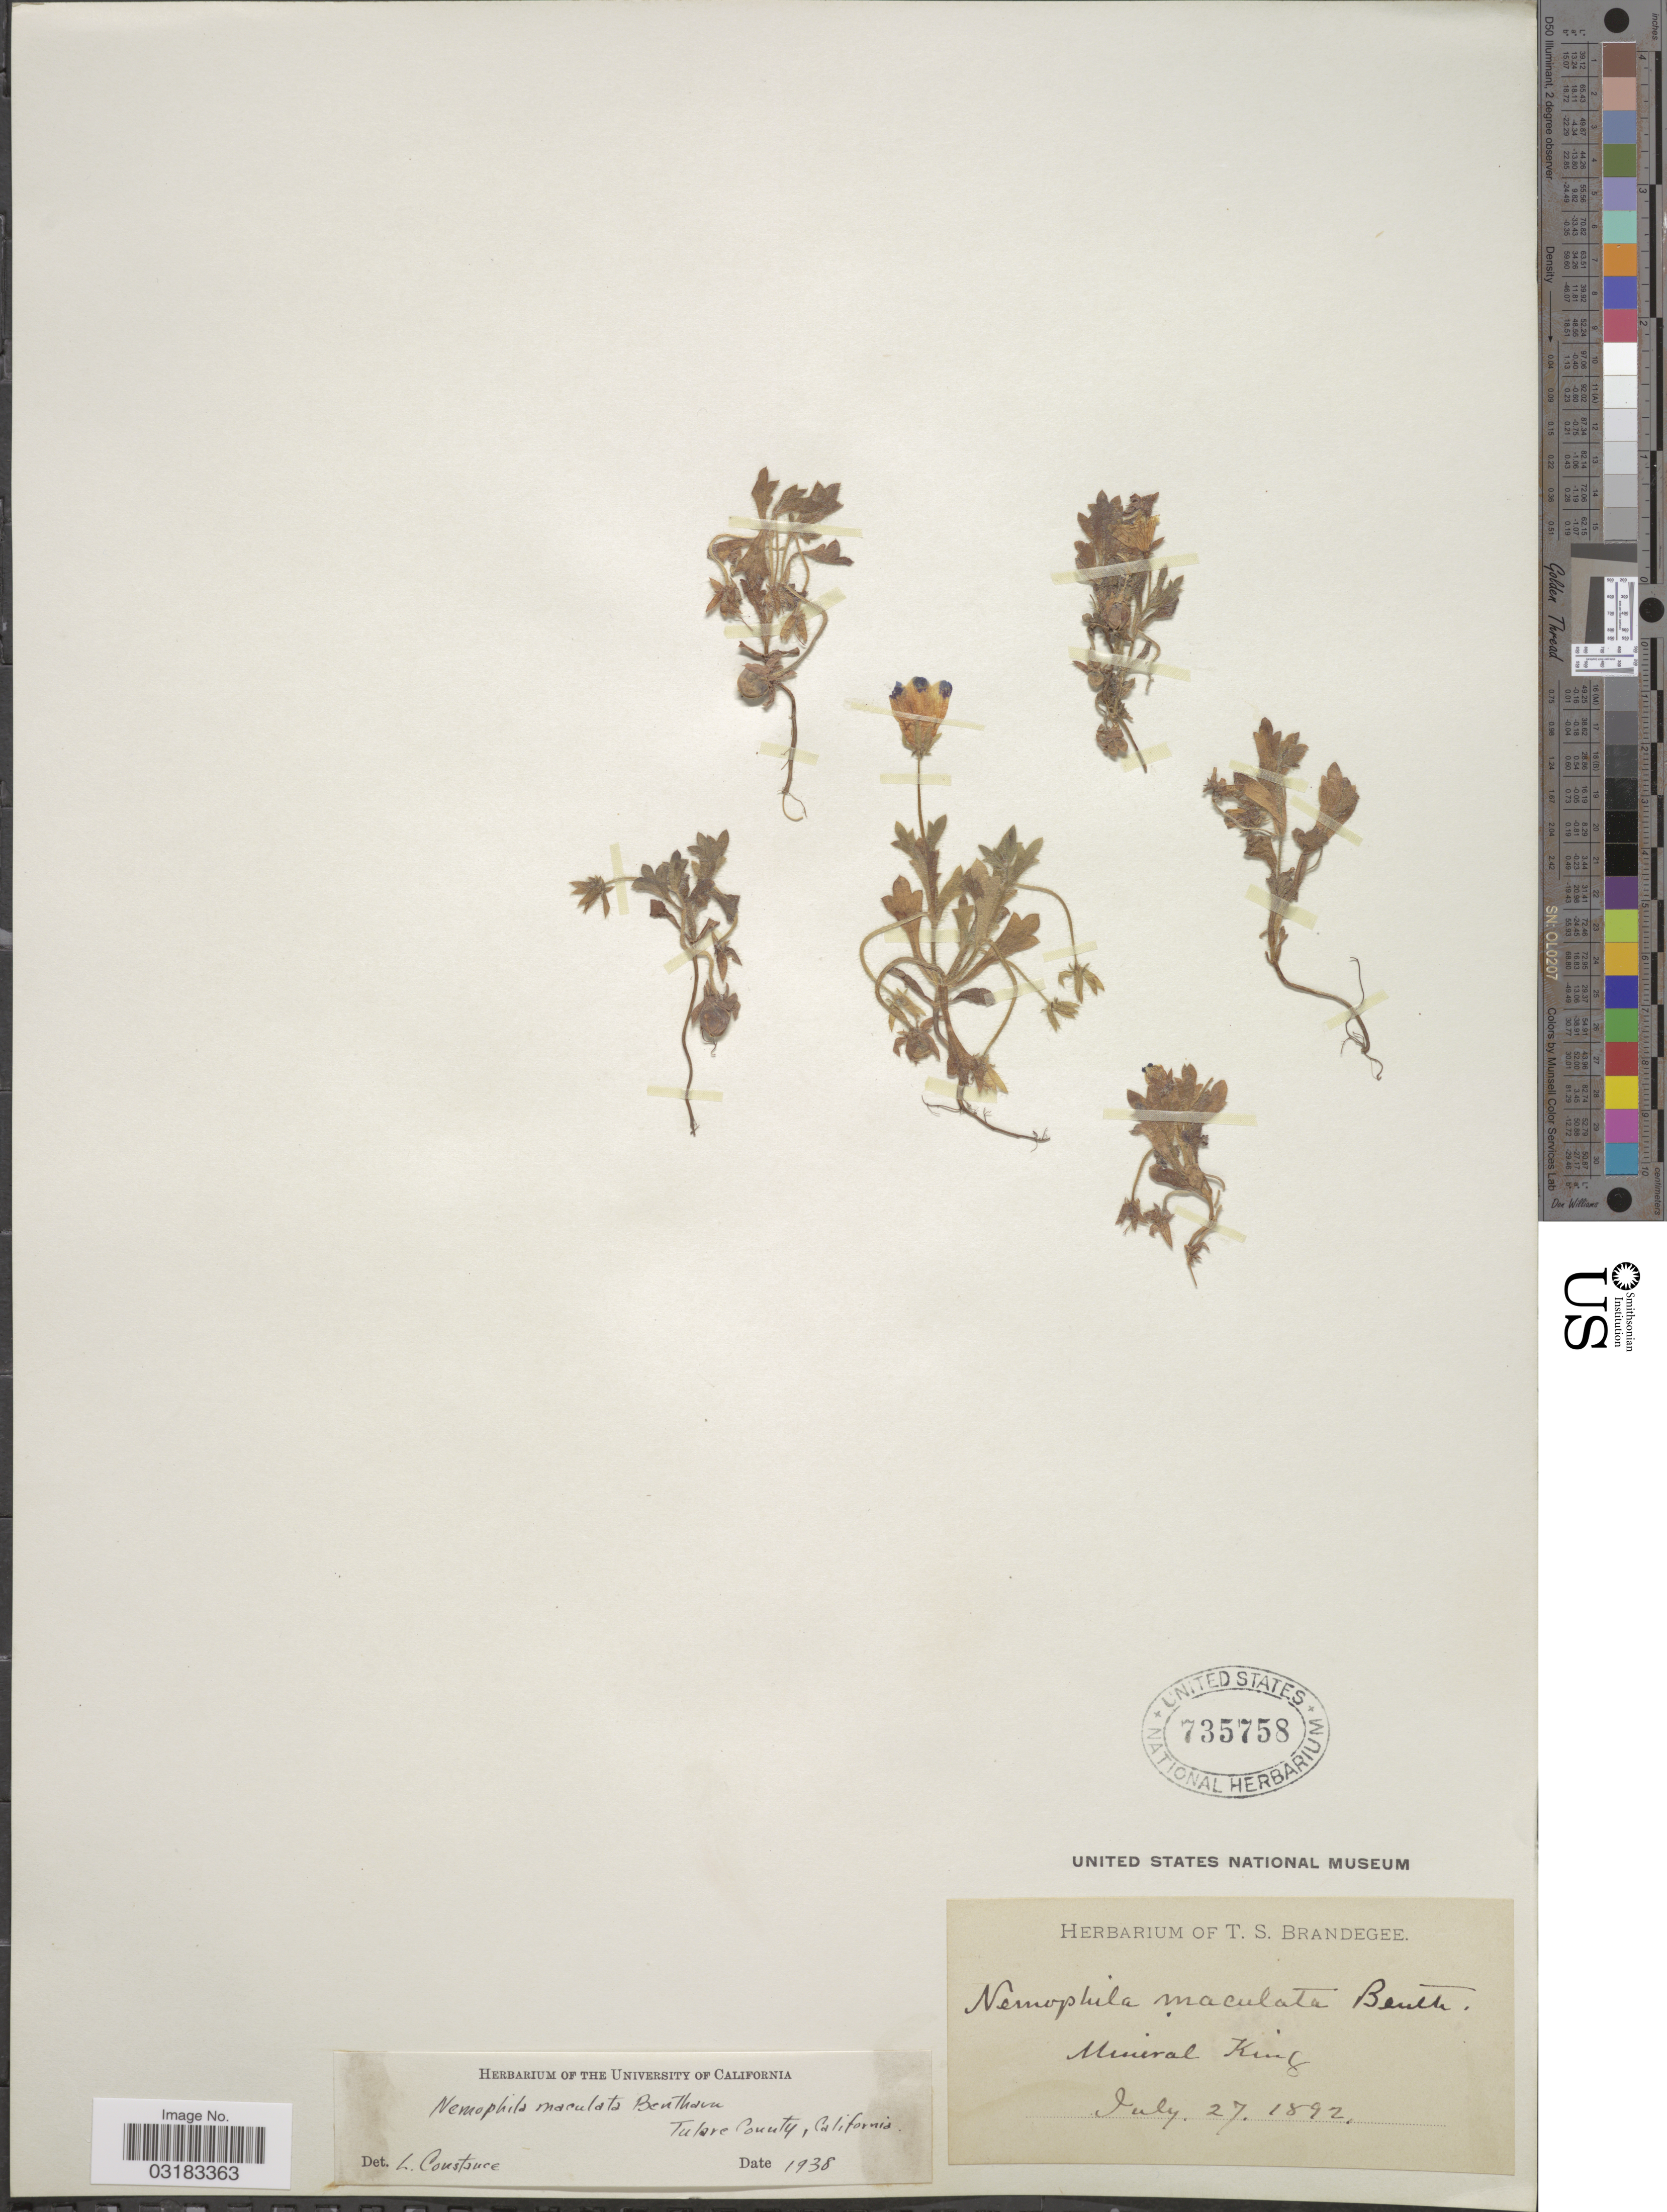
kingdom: Plantae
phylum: Tracheophyta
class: Magnoliopsida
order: Boraginales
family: Hydrophyllaceae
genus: Nemophila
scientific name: Nemophila maculata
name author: Benth. ex Lindl.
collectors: ex herb. of T. S. Brandegee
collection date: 1892-07-27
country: United States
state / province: California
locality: Mineral King.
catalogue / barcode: US 735758